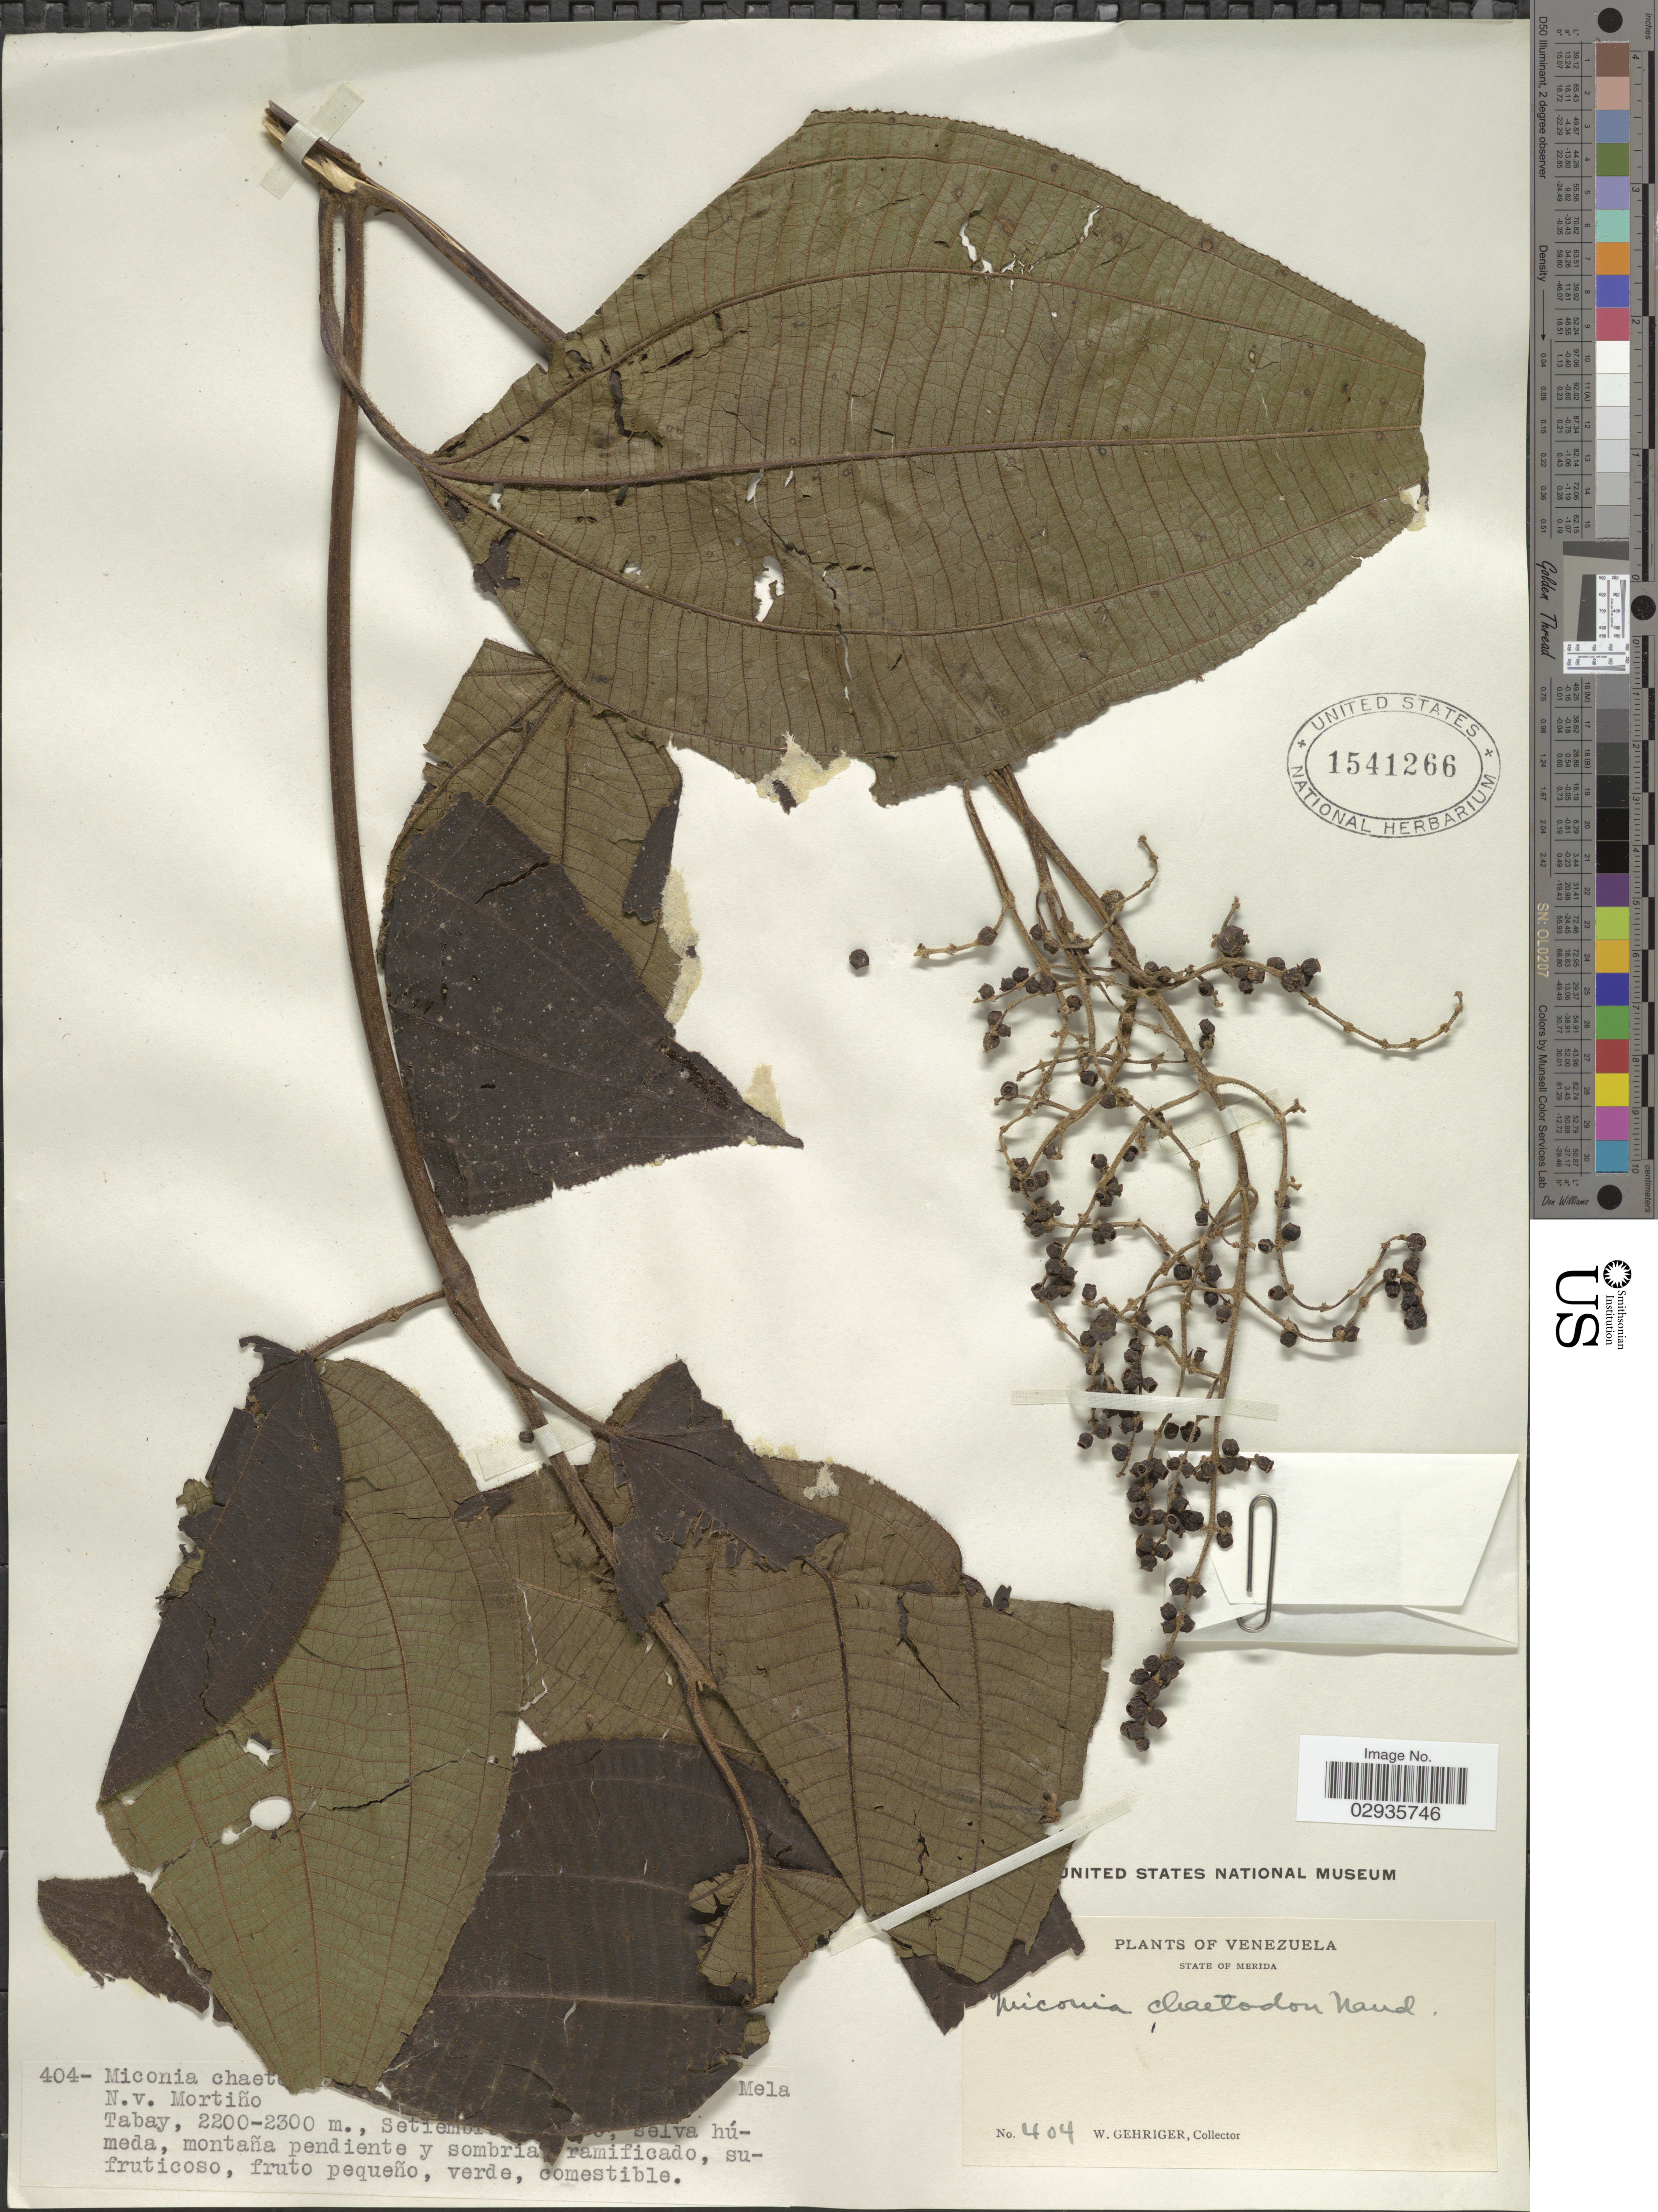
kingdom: Plantae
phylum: Tracheophyta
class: Magnoliopsida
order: Myrtales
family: Melastomataceae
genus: Miconia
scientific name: Miconia aeruginosa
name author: Naudin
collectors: W. Gehriger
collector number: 404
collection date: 1920-09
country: Venezuela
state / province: Mérida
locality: [illegible text]. Tabay.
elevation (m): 2200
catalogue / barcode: US 1541266